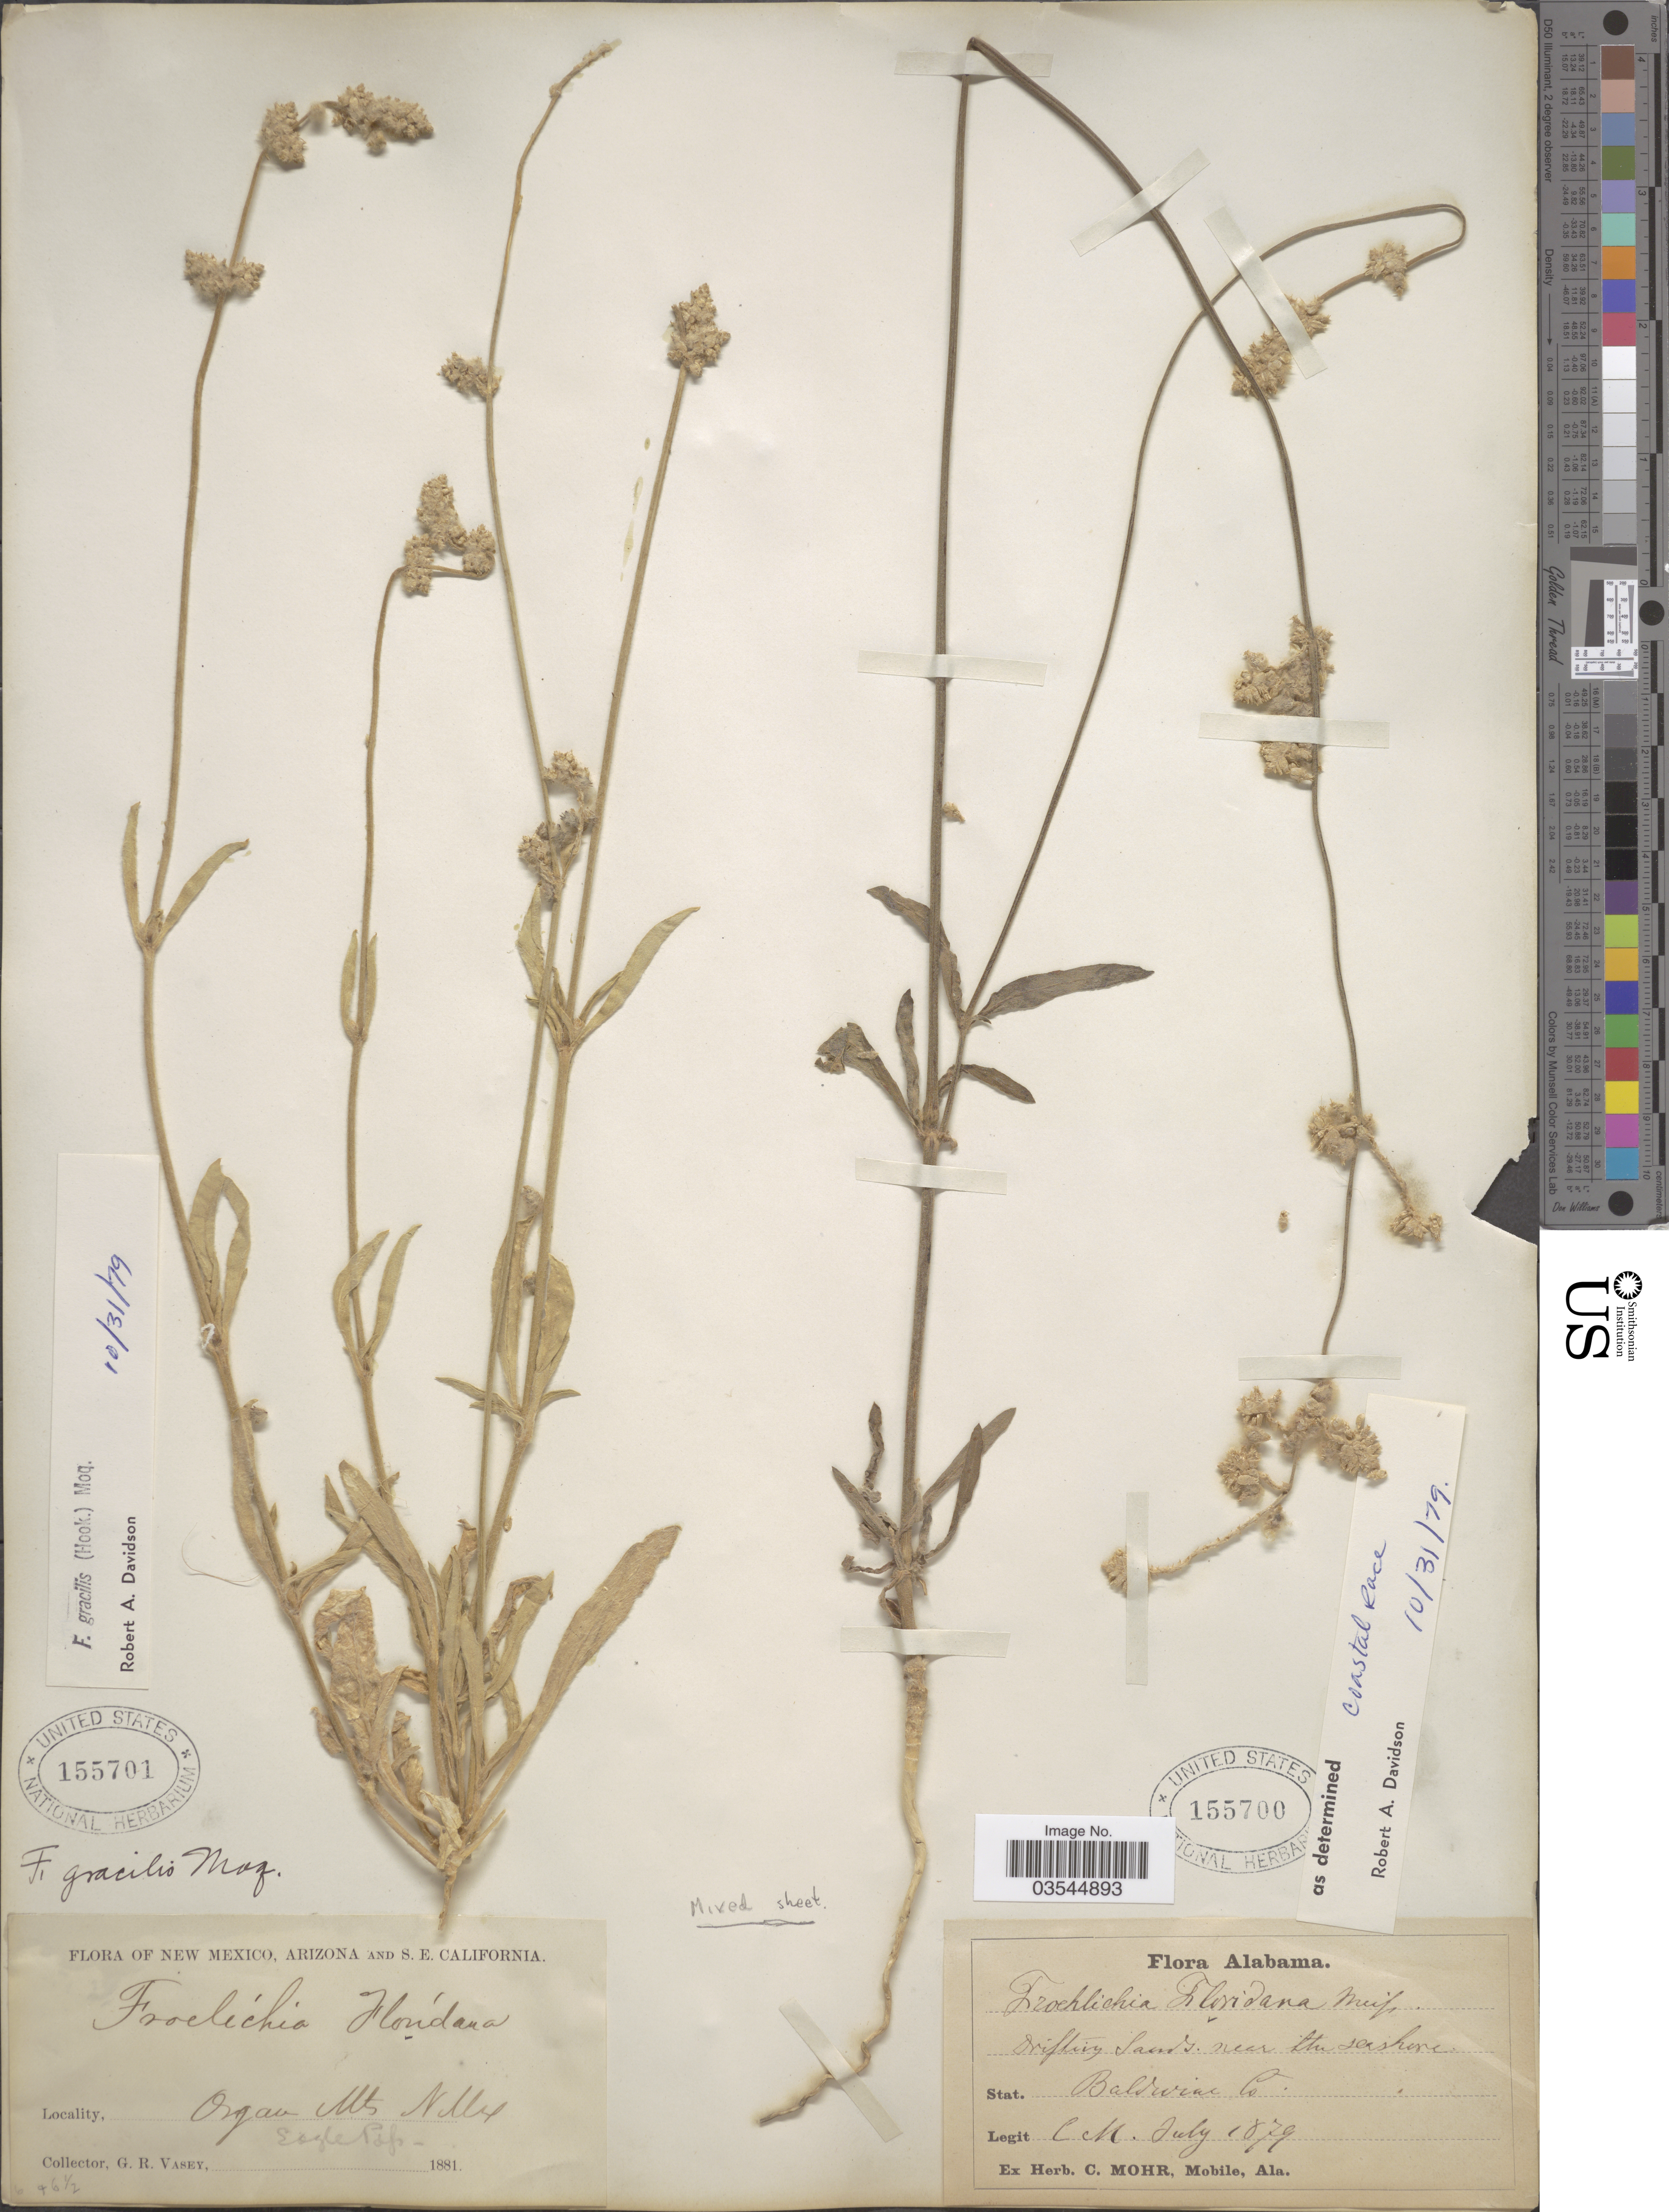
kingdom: Plantae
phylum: Tracheophyta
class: Magnoliopsida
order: Caryophyllales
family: Amaranthaceae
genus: Froelichia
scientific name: Froelichia floridana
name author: (Nutt.) Moq.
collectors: C. T. Mohr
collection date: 1879-07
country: United States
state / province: Alabama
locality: Stat. Baldwin Co.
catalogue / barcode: US 155700-2